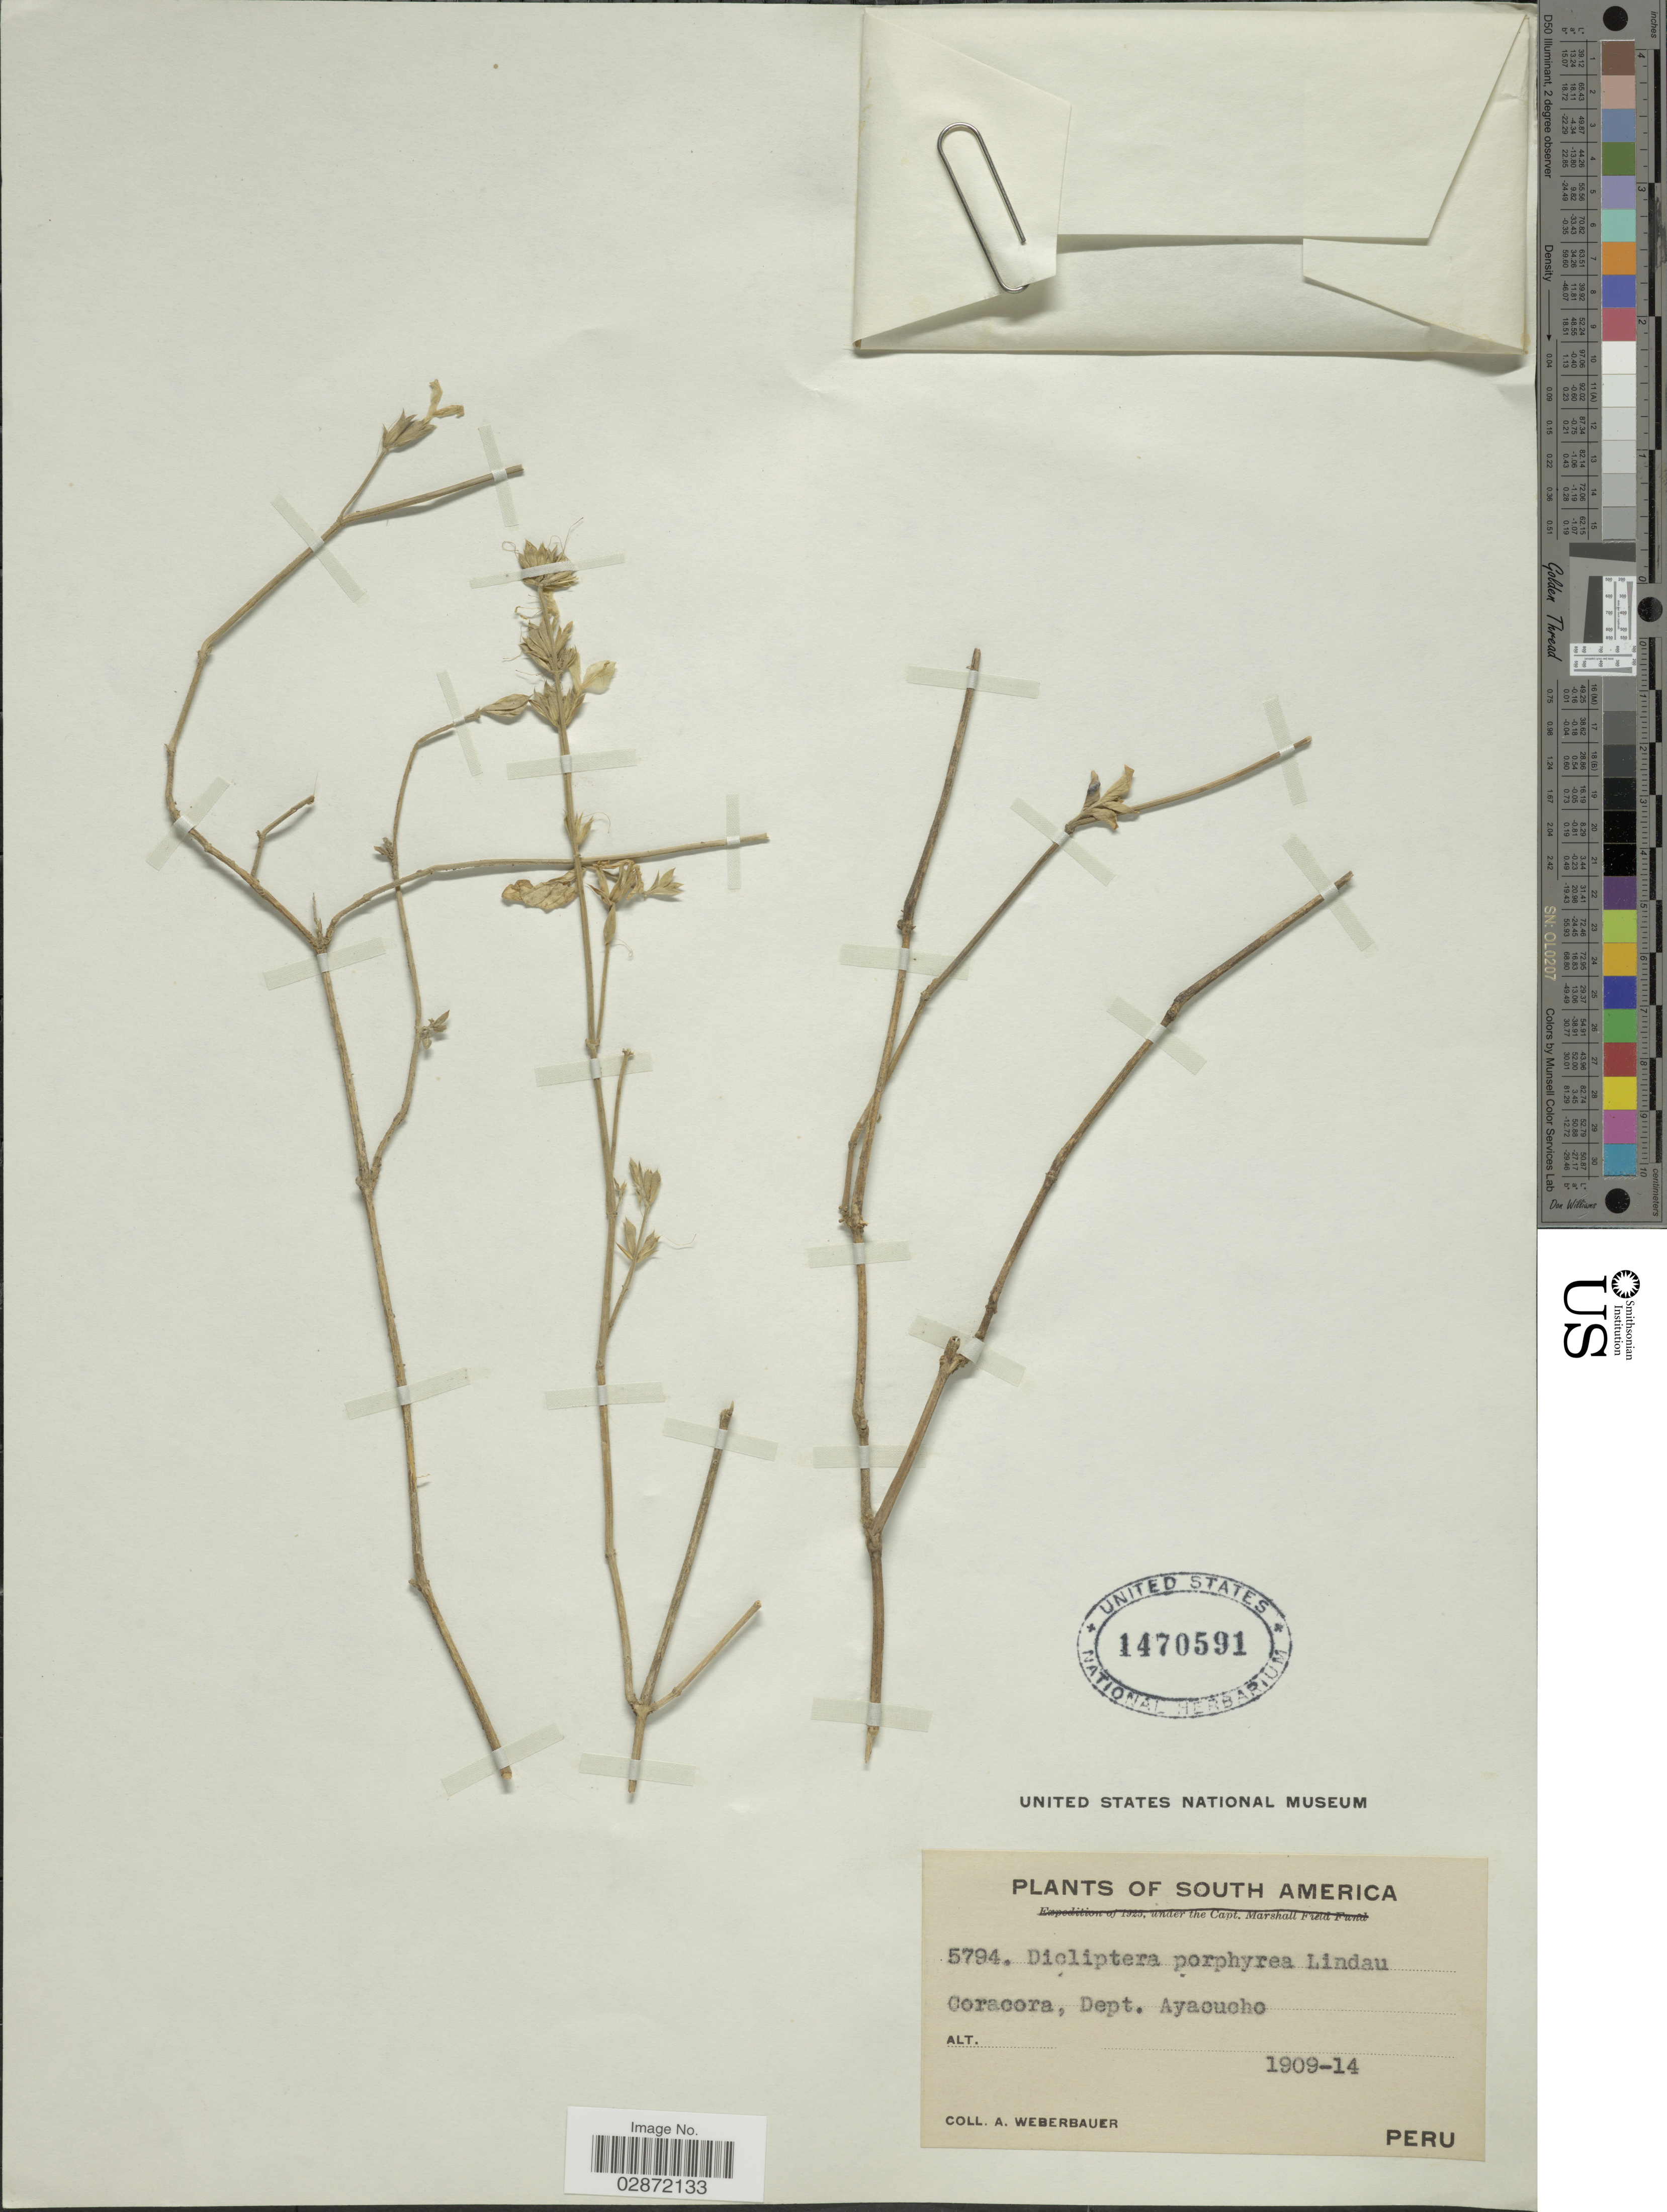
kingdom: Plantae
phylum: Tracheophyta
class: Magnoliopsida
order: Lamiales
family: Acanthaceae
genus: Dicliptera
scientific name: Dicliptera porphyrea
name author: Lindau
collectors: A. Weberbauer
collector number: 5794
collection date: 1909/1914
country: Peru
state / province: Ayacucho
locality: Coracora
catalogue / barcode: US 1470591